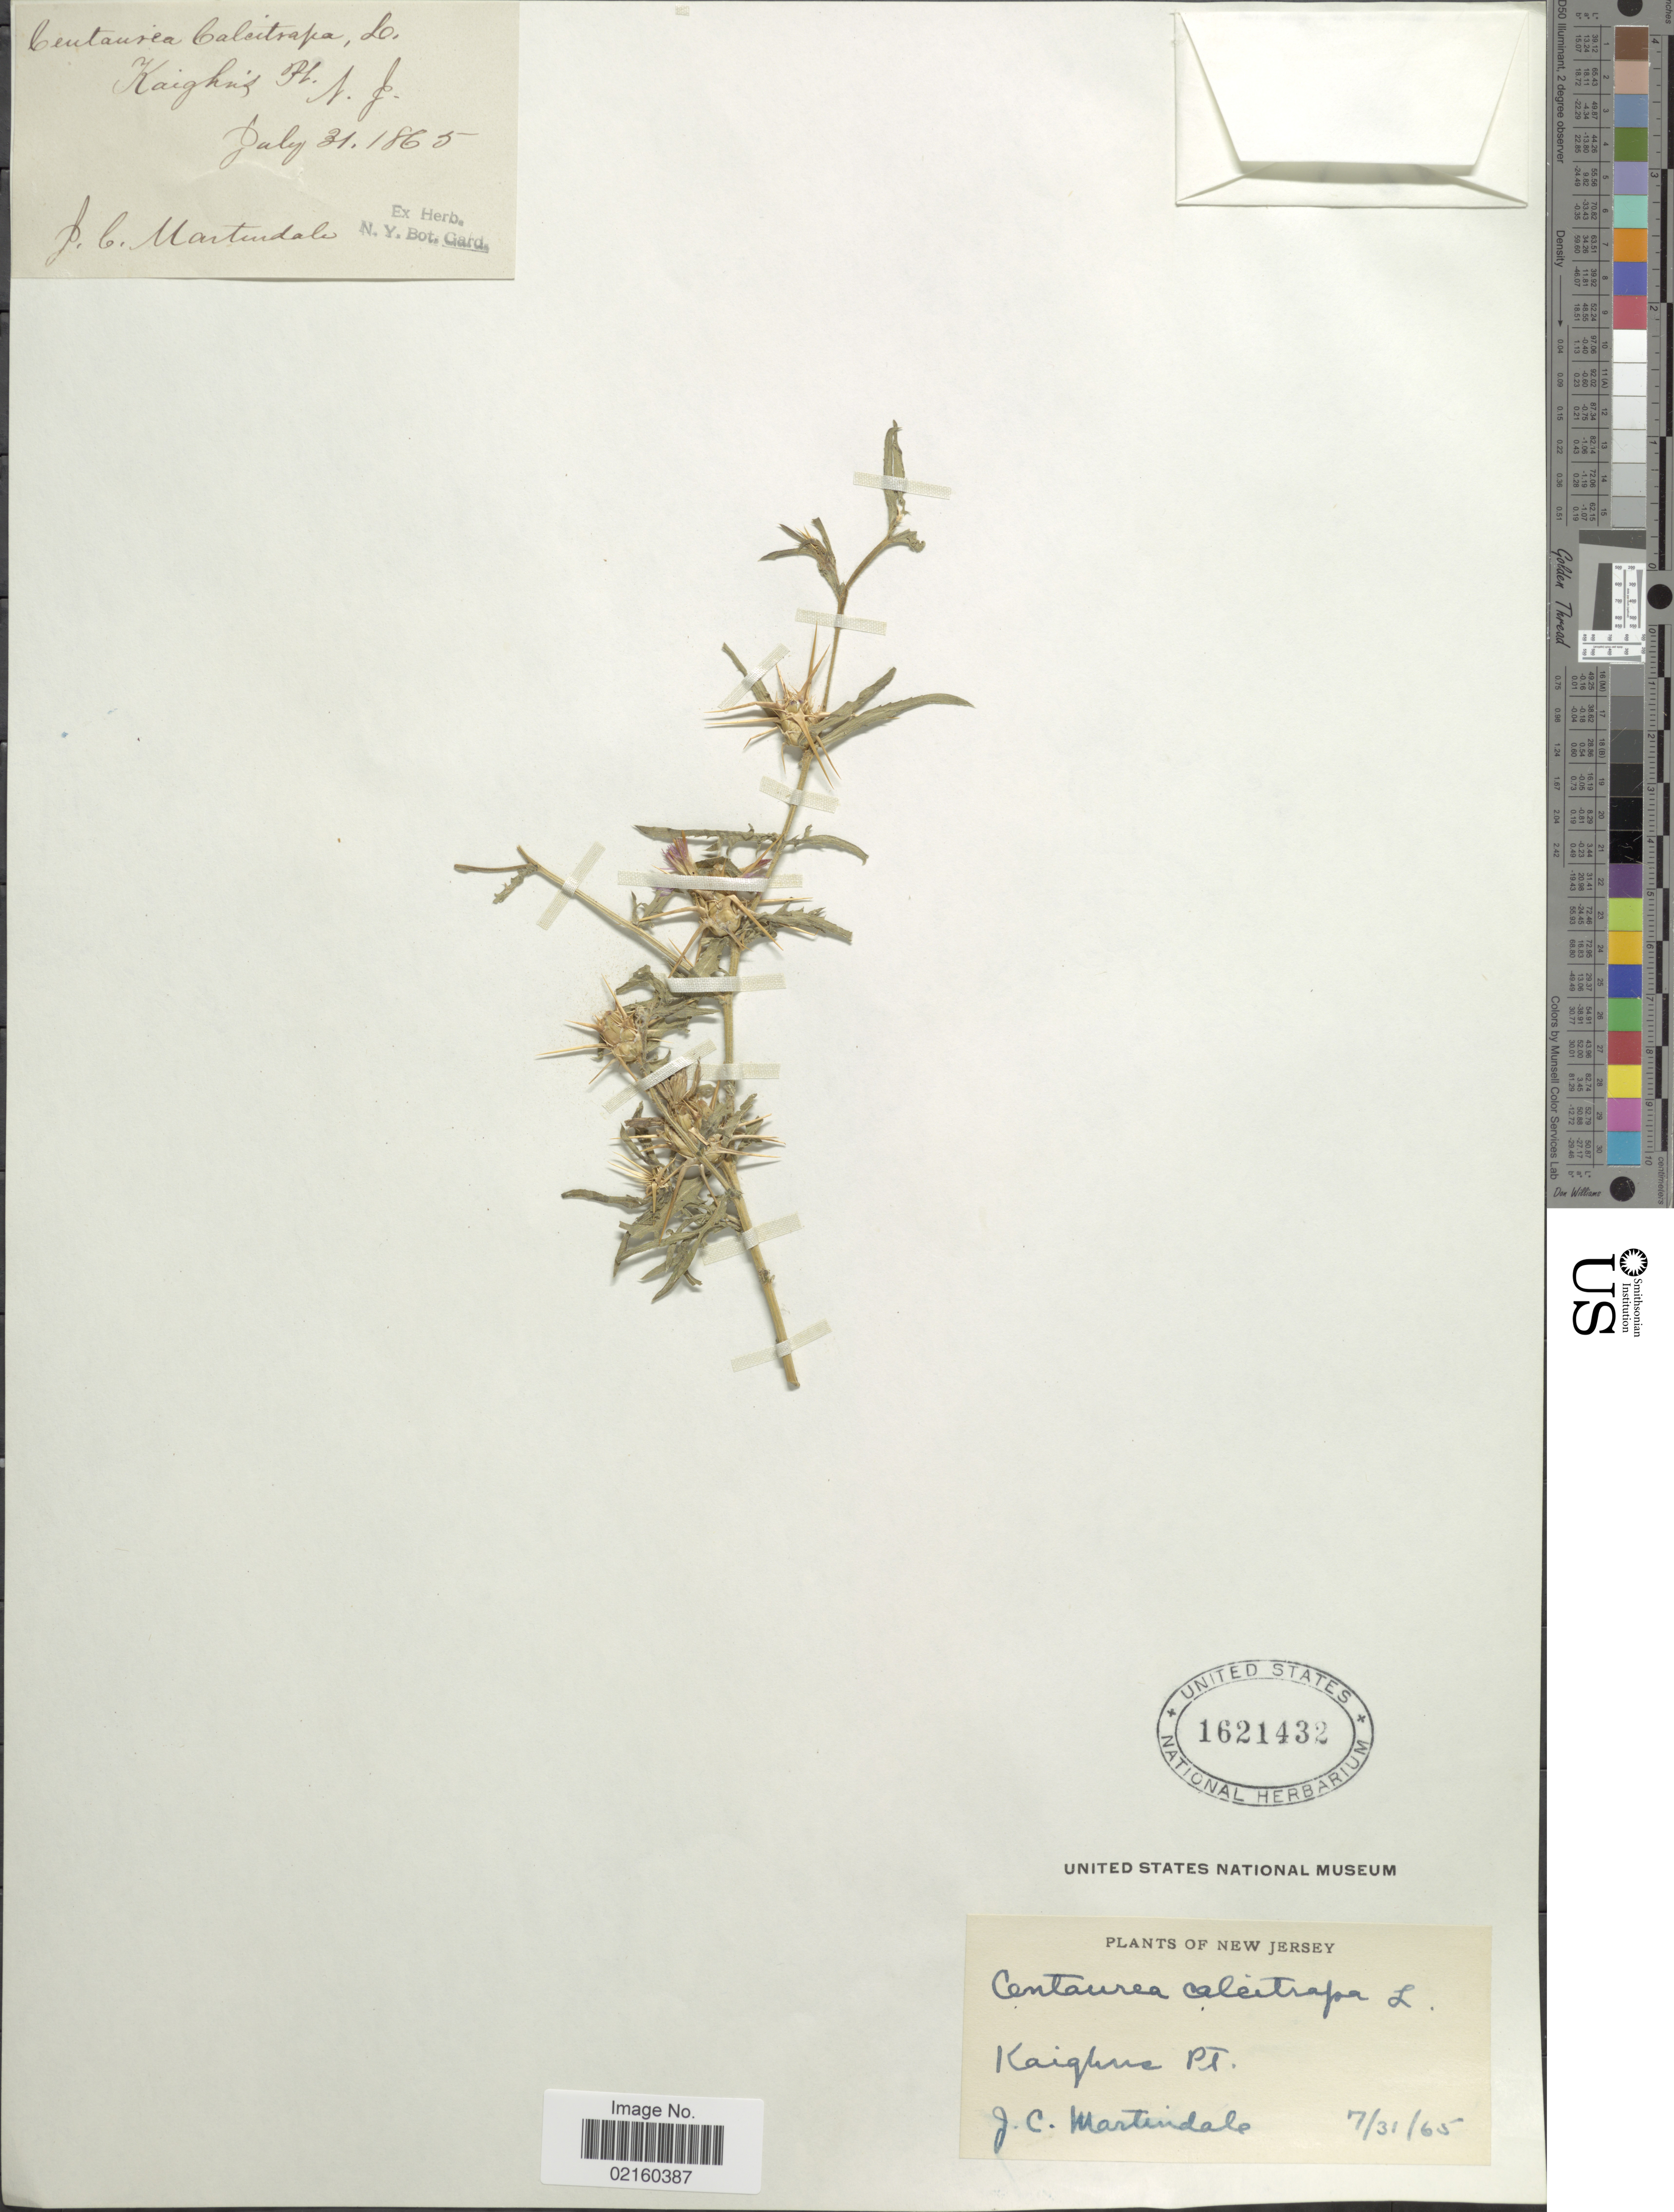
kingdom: Plantae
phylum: Tracheophyta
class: Magnoliopsida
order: Asterales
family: Asteraceae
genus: Centaurea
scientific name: Centaurea calcitrapa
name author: L.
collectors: J. Martindale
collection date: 1865-07-31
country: United States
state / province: New Jersey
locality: Kaighn's Point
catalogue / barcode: US 1621432